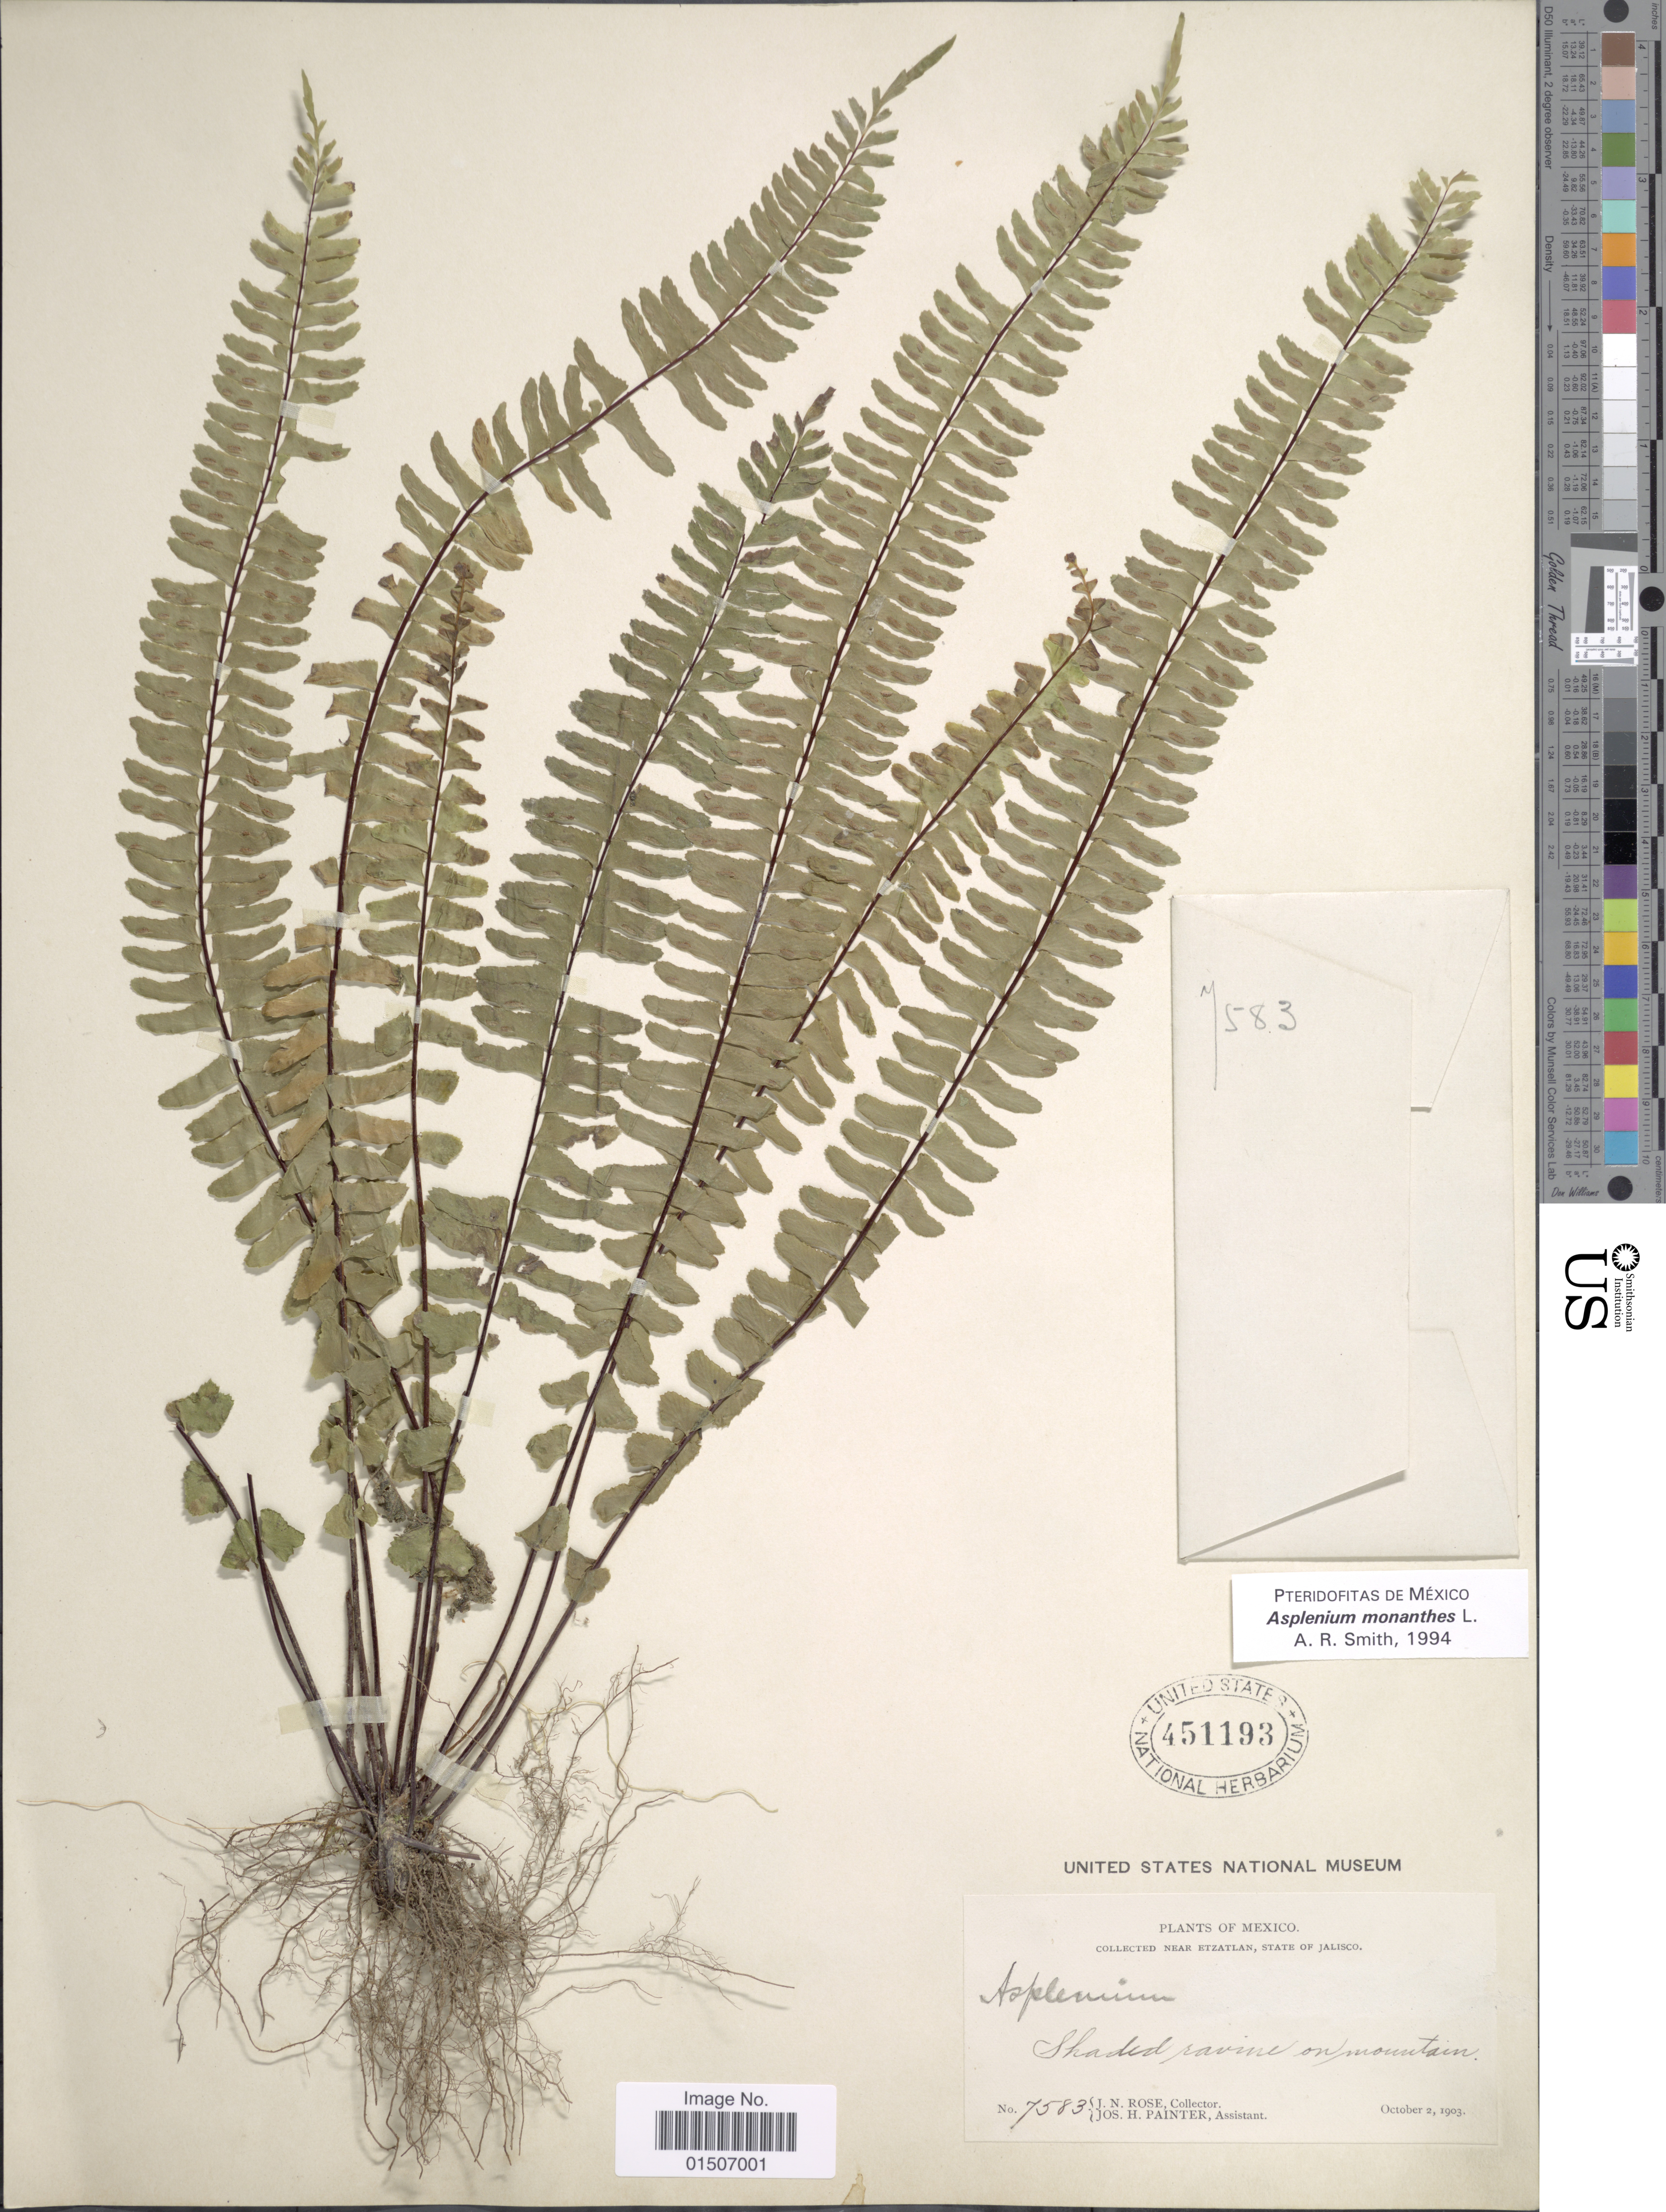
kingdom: Plantae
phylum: Tracheophyta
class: Polypodiopsida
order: Polypodiales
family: Aspleniaceae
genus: Asplenium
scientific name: Asplenium monanthes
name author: L.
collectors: J. N. Rose & J. H. Painter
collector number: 7583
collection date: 1903-10-02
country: Mexico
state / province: Jalisco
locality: Near Etzatlan, Shaded ravine on mountain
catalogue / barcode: US 451193